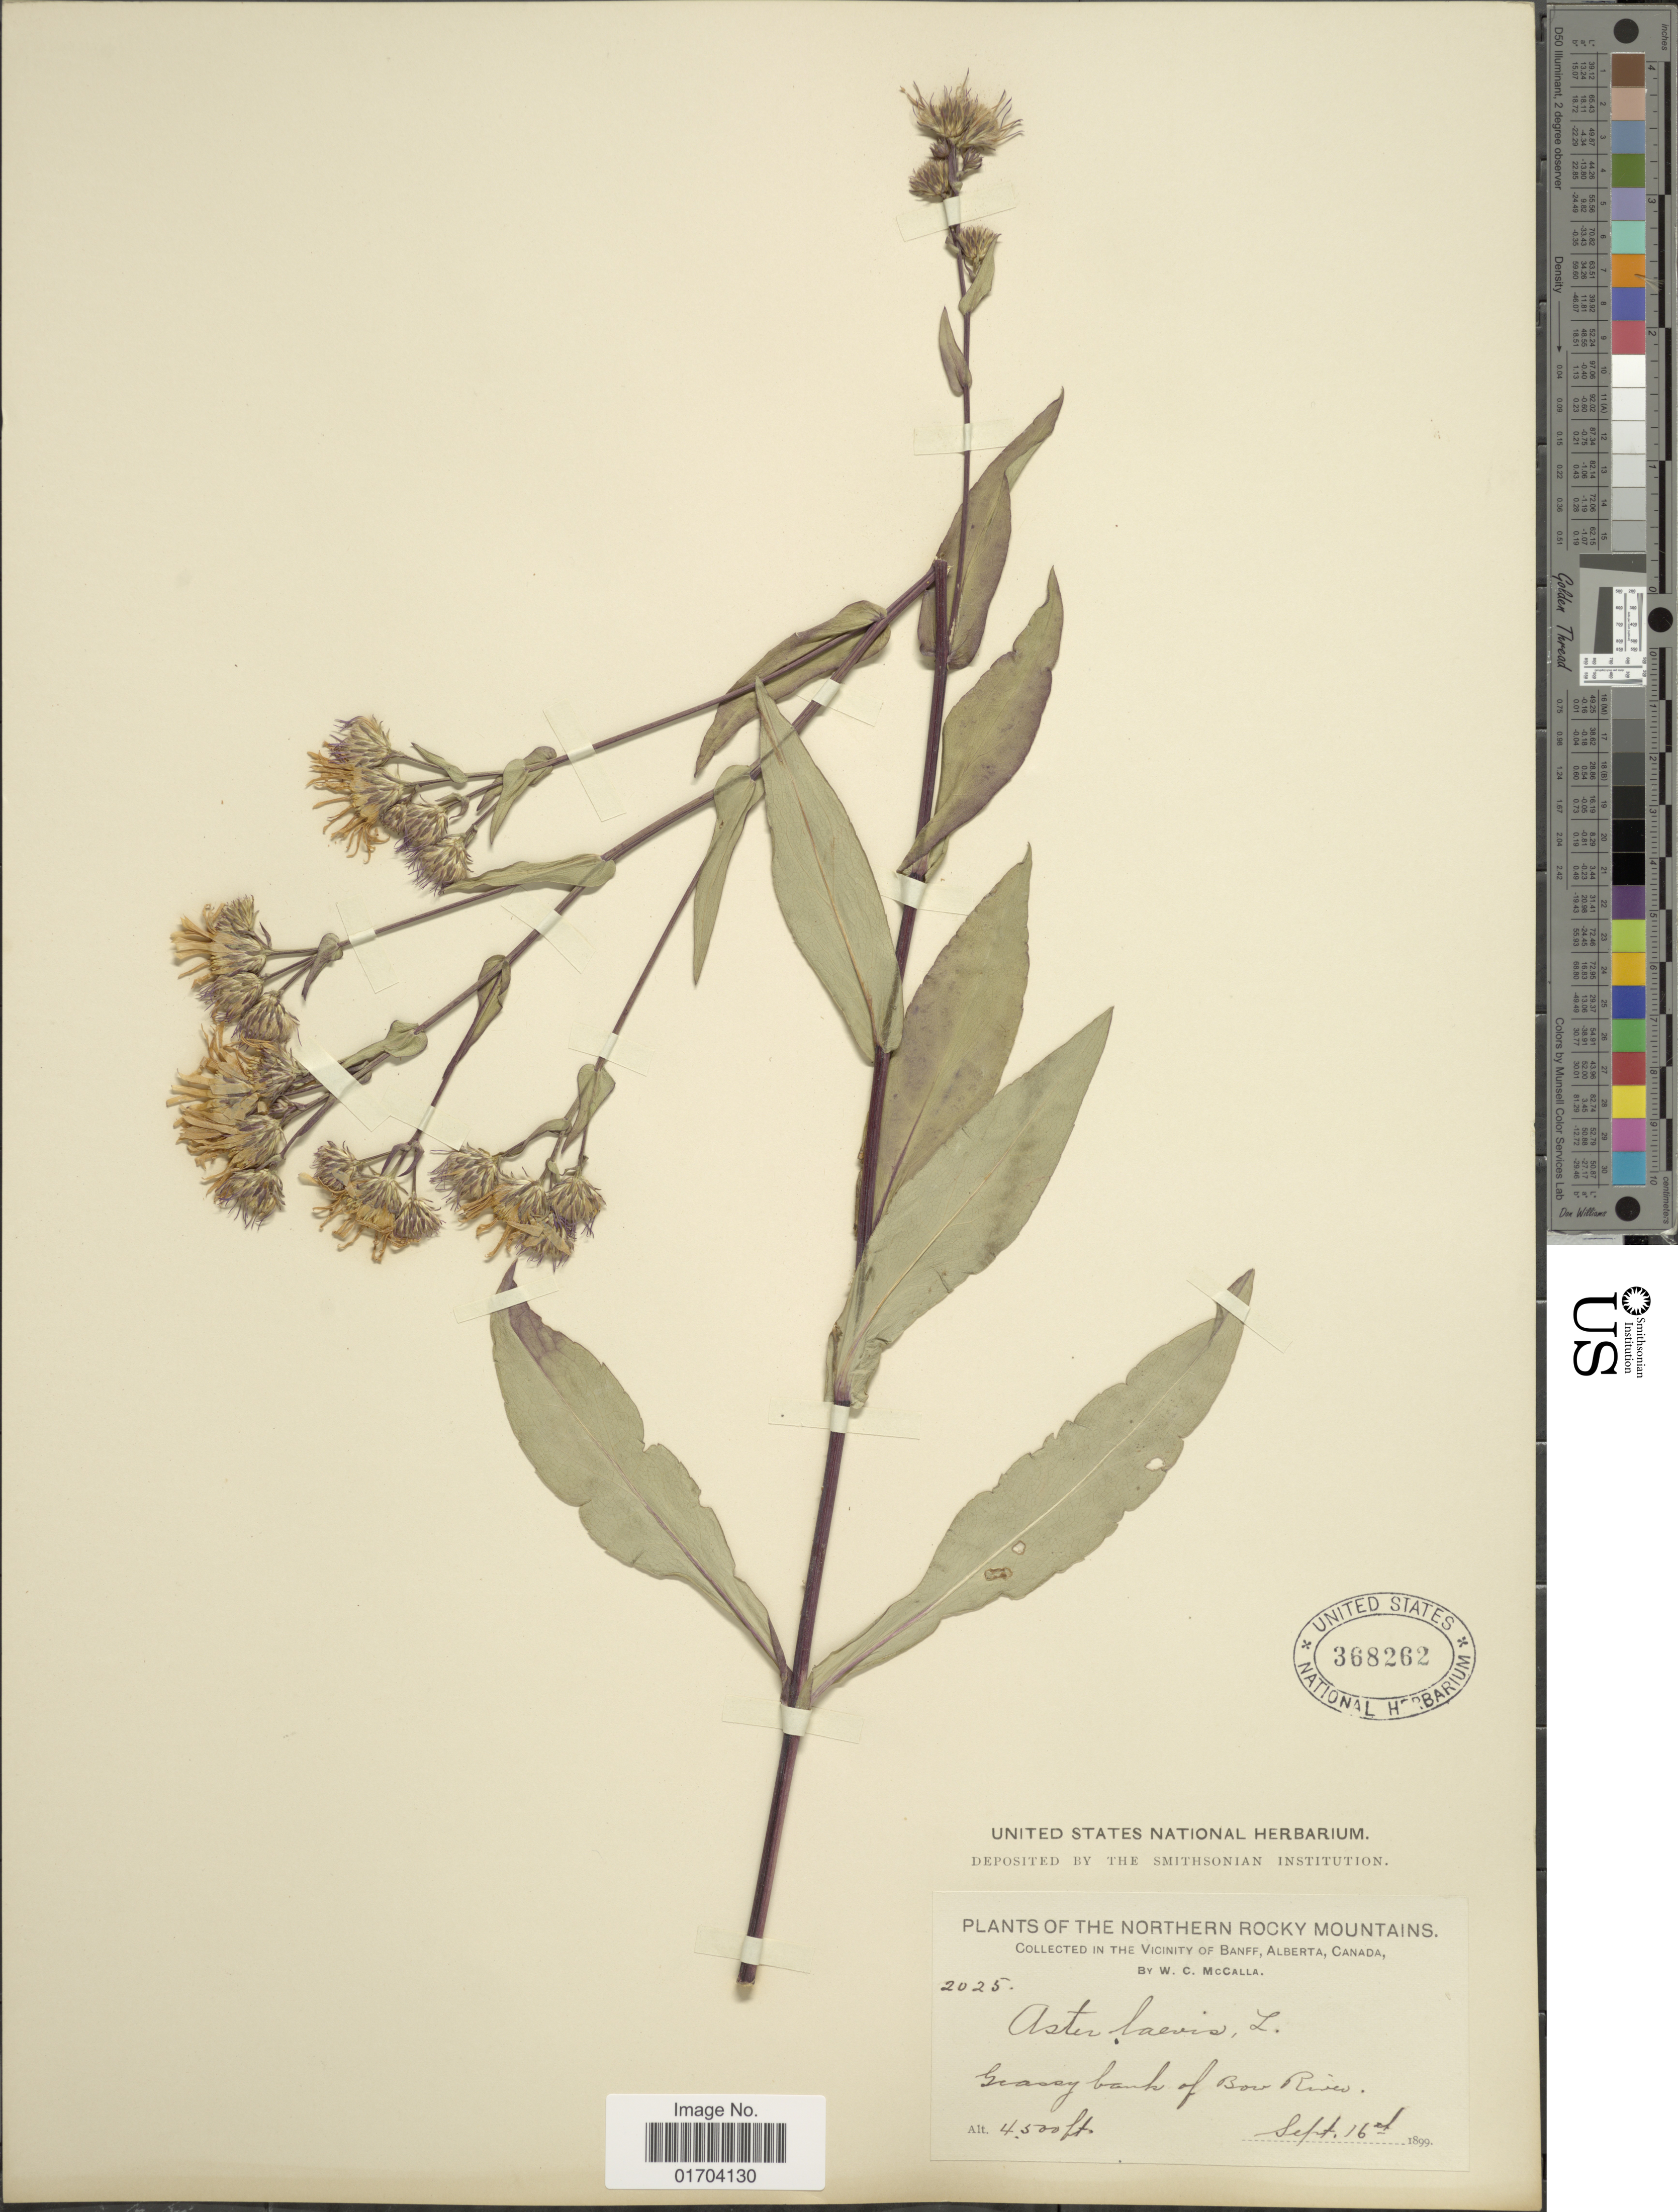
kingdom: Plantae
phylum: Tracheophyta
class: Magnoliopsida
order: Asterales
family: Asteraceae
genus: Symphyotrichum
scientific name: Symphyotrichum sp.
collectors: W. McCalla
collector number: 2025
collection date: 1899-09-16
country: Canada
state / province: Alberta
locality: The Northern Rocky Mountains, in the vicinity of Banff.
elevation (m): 1372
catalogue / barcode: US 368262